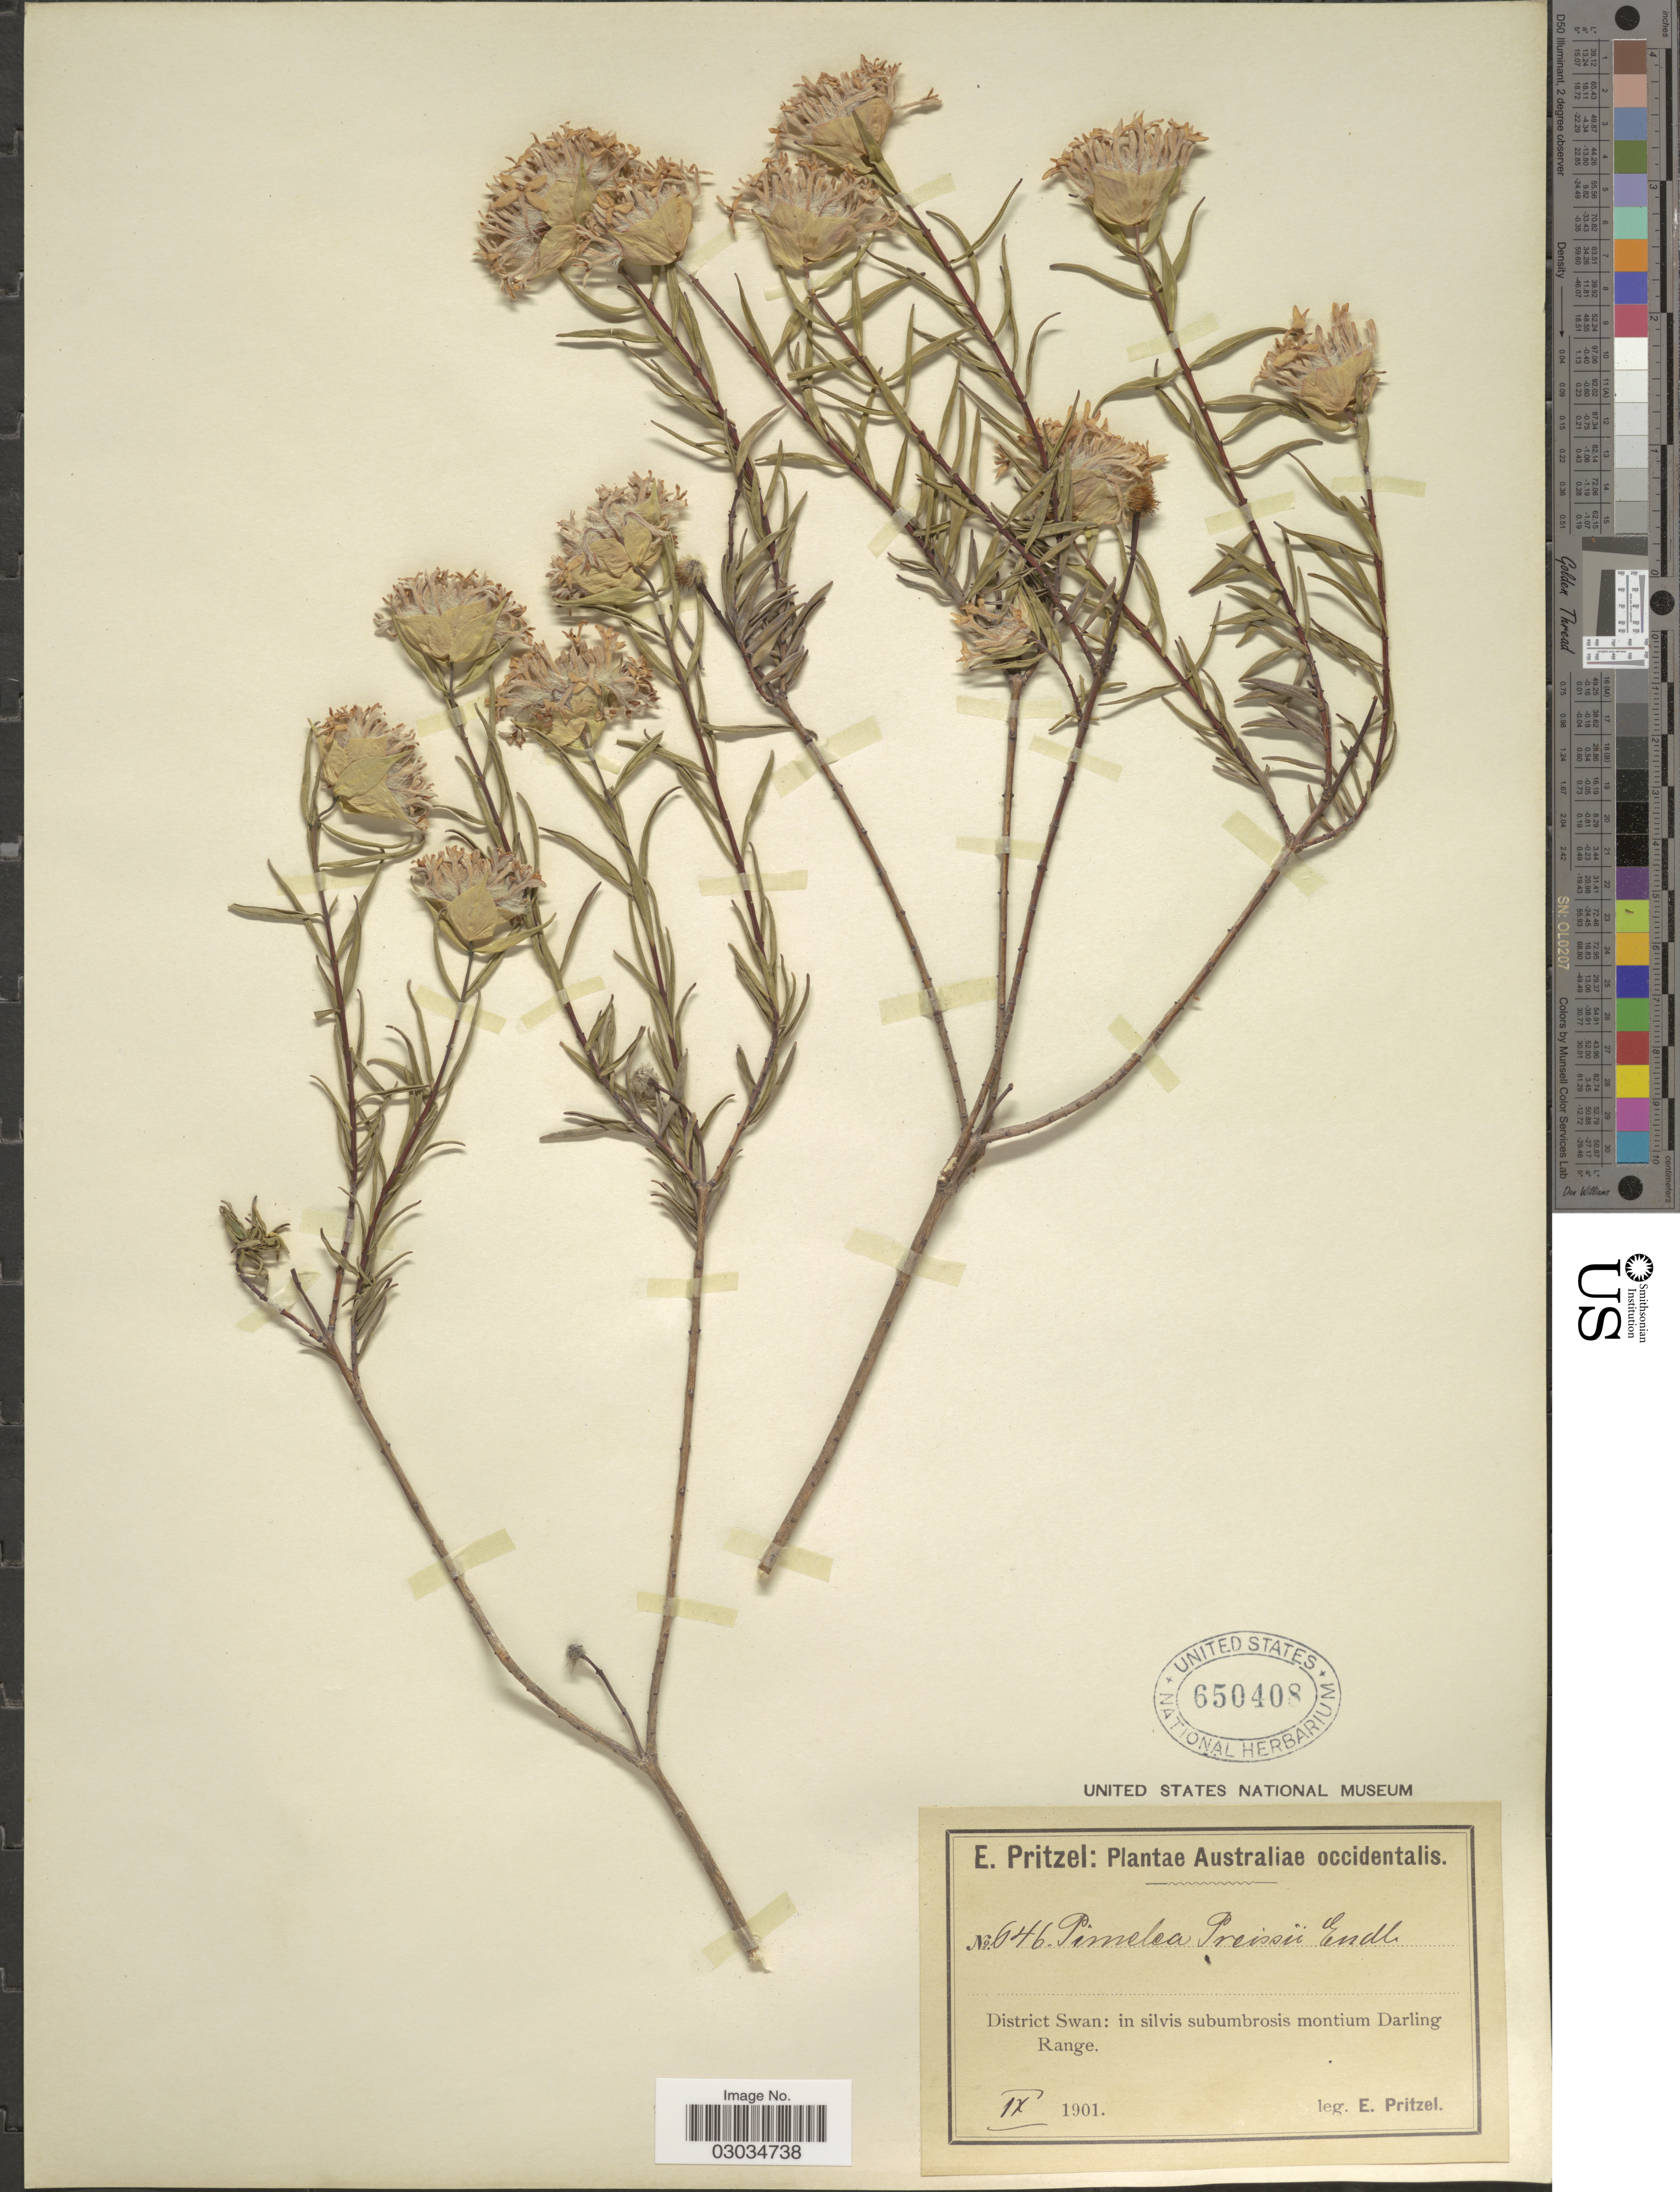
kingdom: Plantae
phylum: Tracheophyta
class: Magnoliopsida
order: Malvales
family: Thymelaeaceae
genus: Pimelea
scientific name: Pimelea preissii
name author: Meisn.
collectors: E. G. Pritzel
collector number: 646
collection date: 1901-09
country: Australia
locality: District Swan: in silvis subumbrosis montium Darling Range.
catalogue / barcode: US 650408